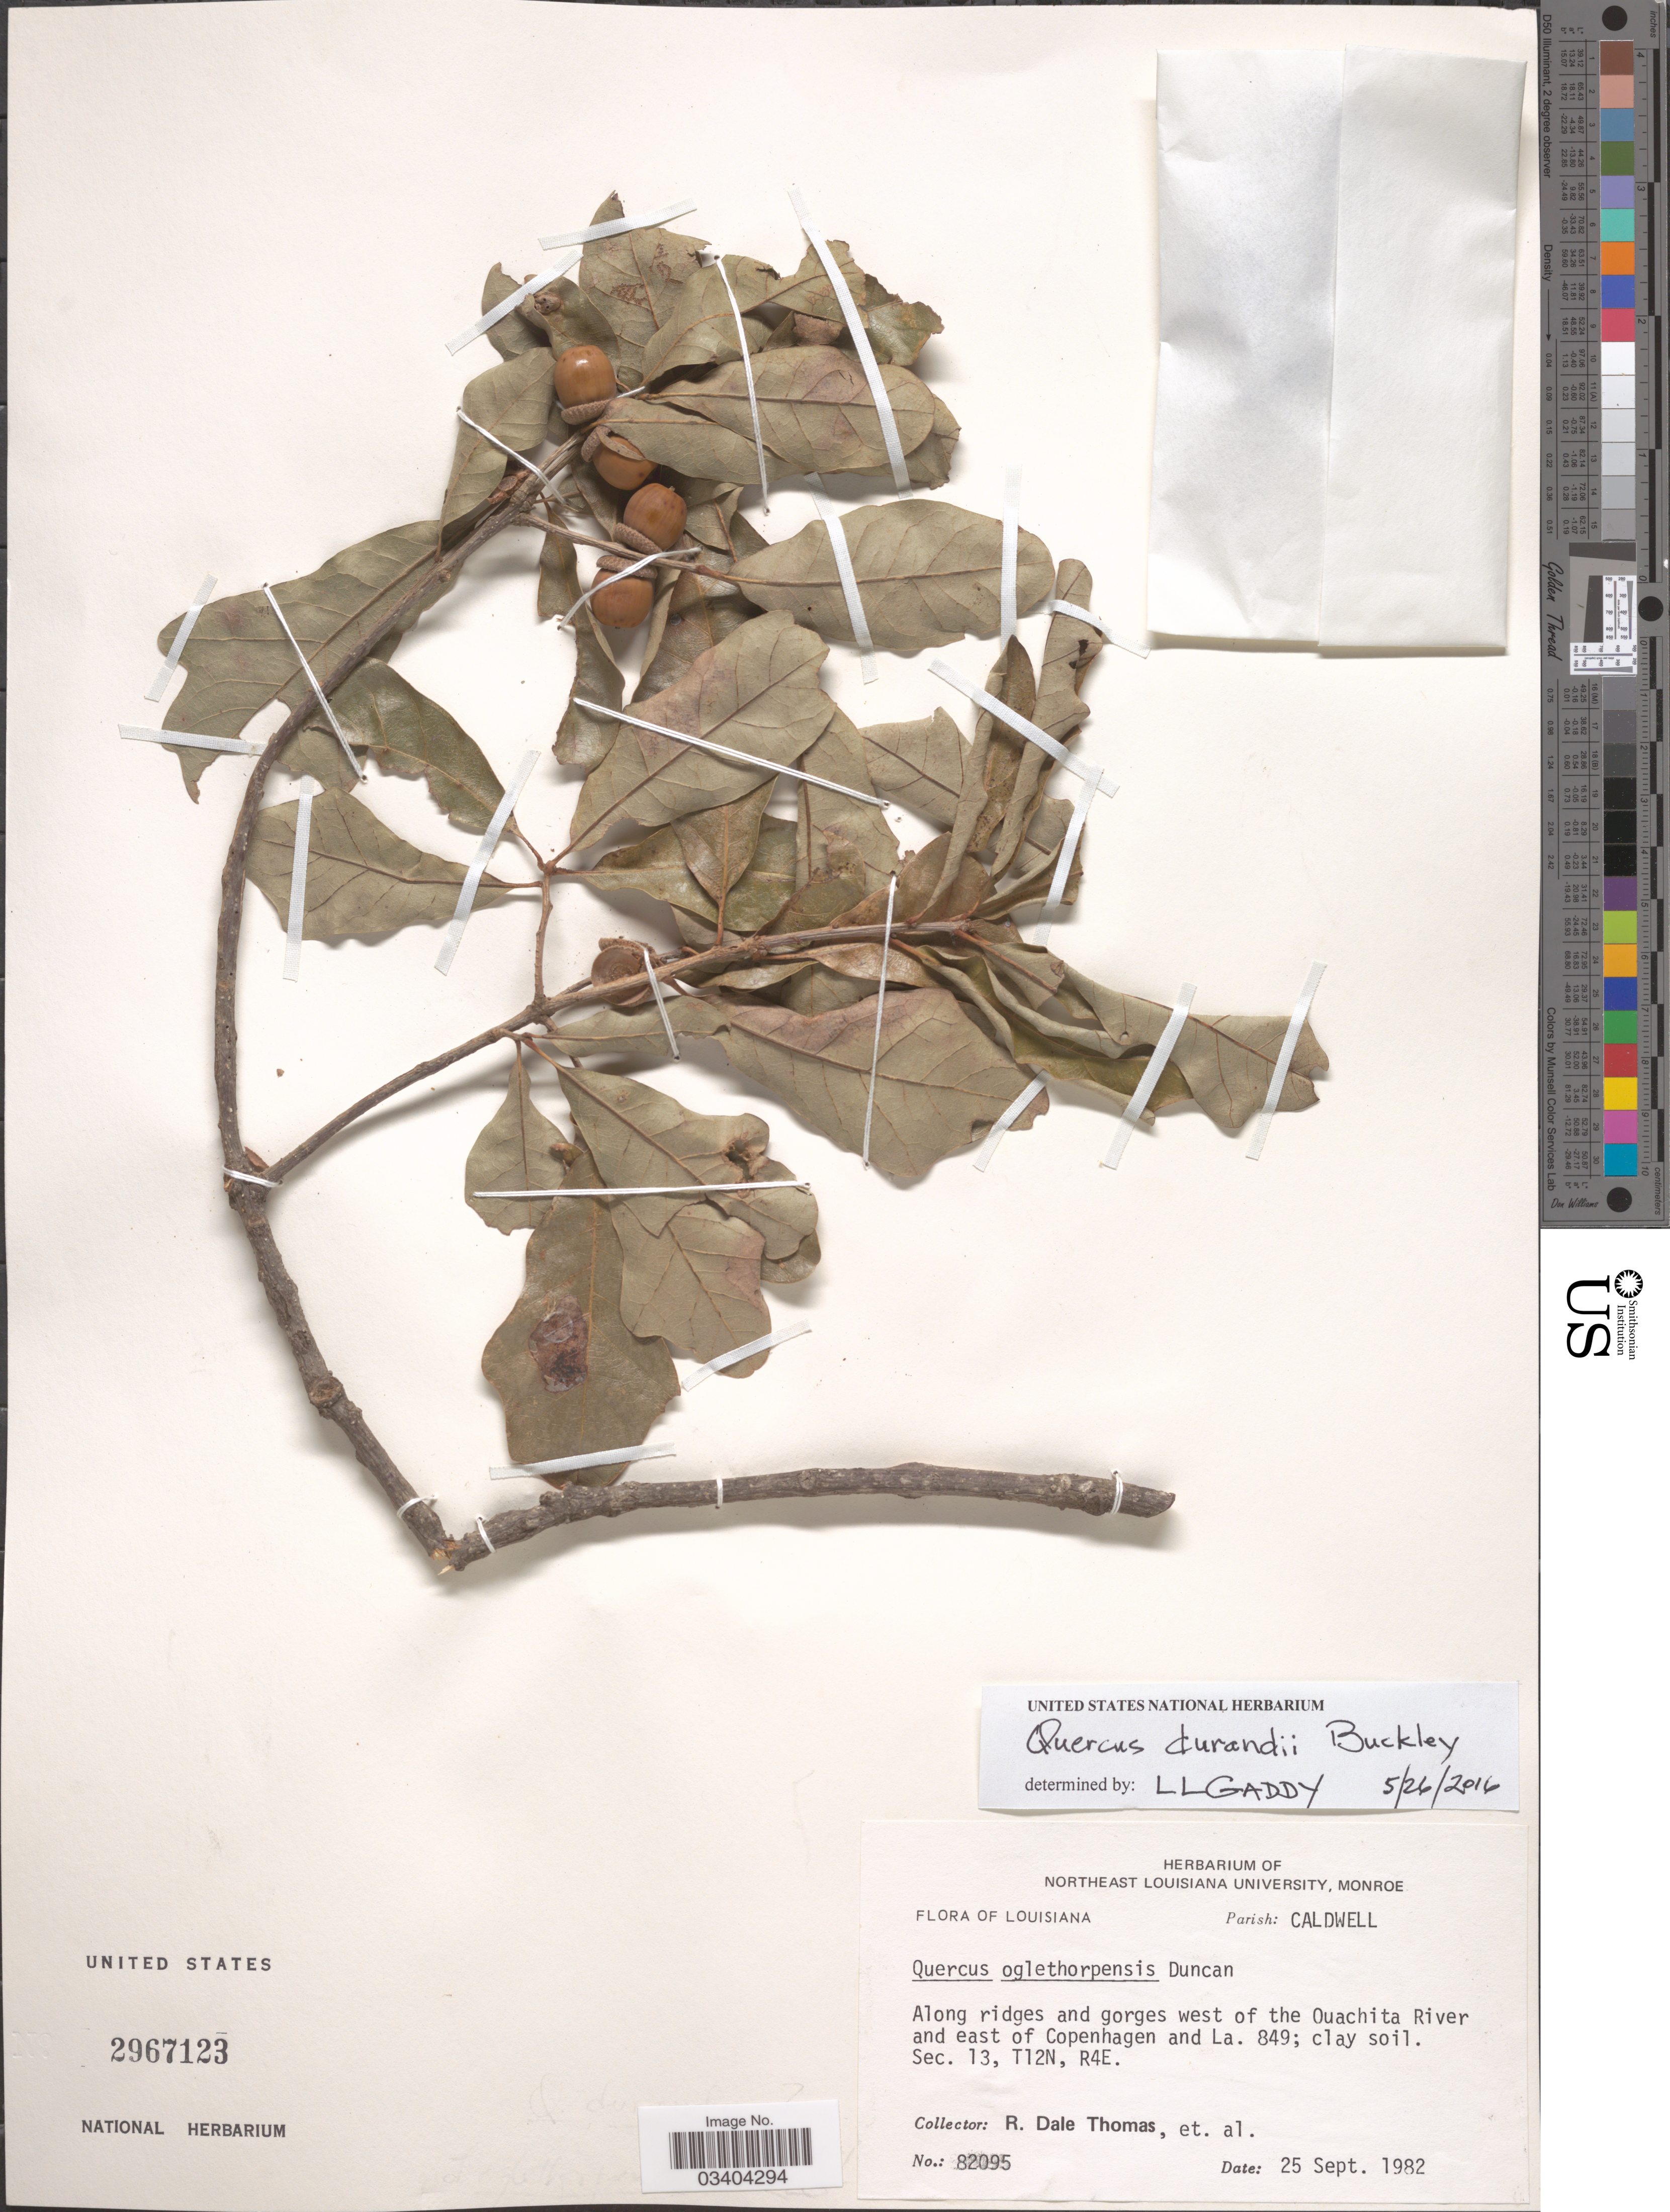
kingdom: Plantae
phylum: Tracheophyta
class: Magnoliopsida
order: Fagales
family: Fagaceae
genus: Quercus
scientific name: Quercus durandii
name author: Buckley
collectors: R. Thomas & et al.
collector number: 82095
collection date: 1982-09-25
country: United States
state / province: Louisiana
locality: Parish: Caldwell. Along ridges and gorges west of the Ouchita River and east of Copenhagen and La 849; Sec. 13, T12N, R4E.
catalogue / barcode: US 2967123